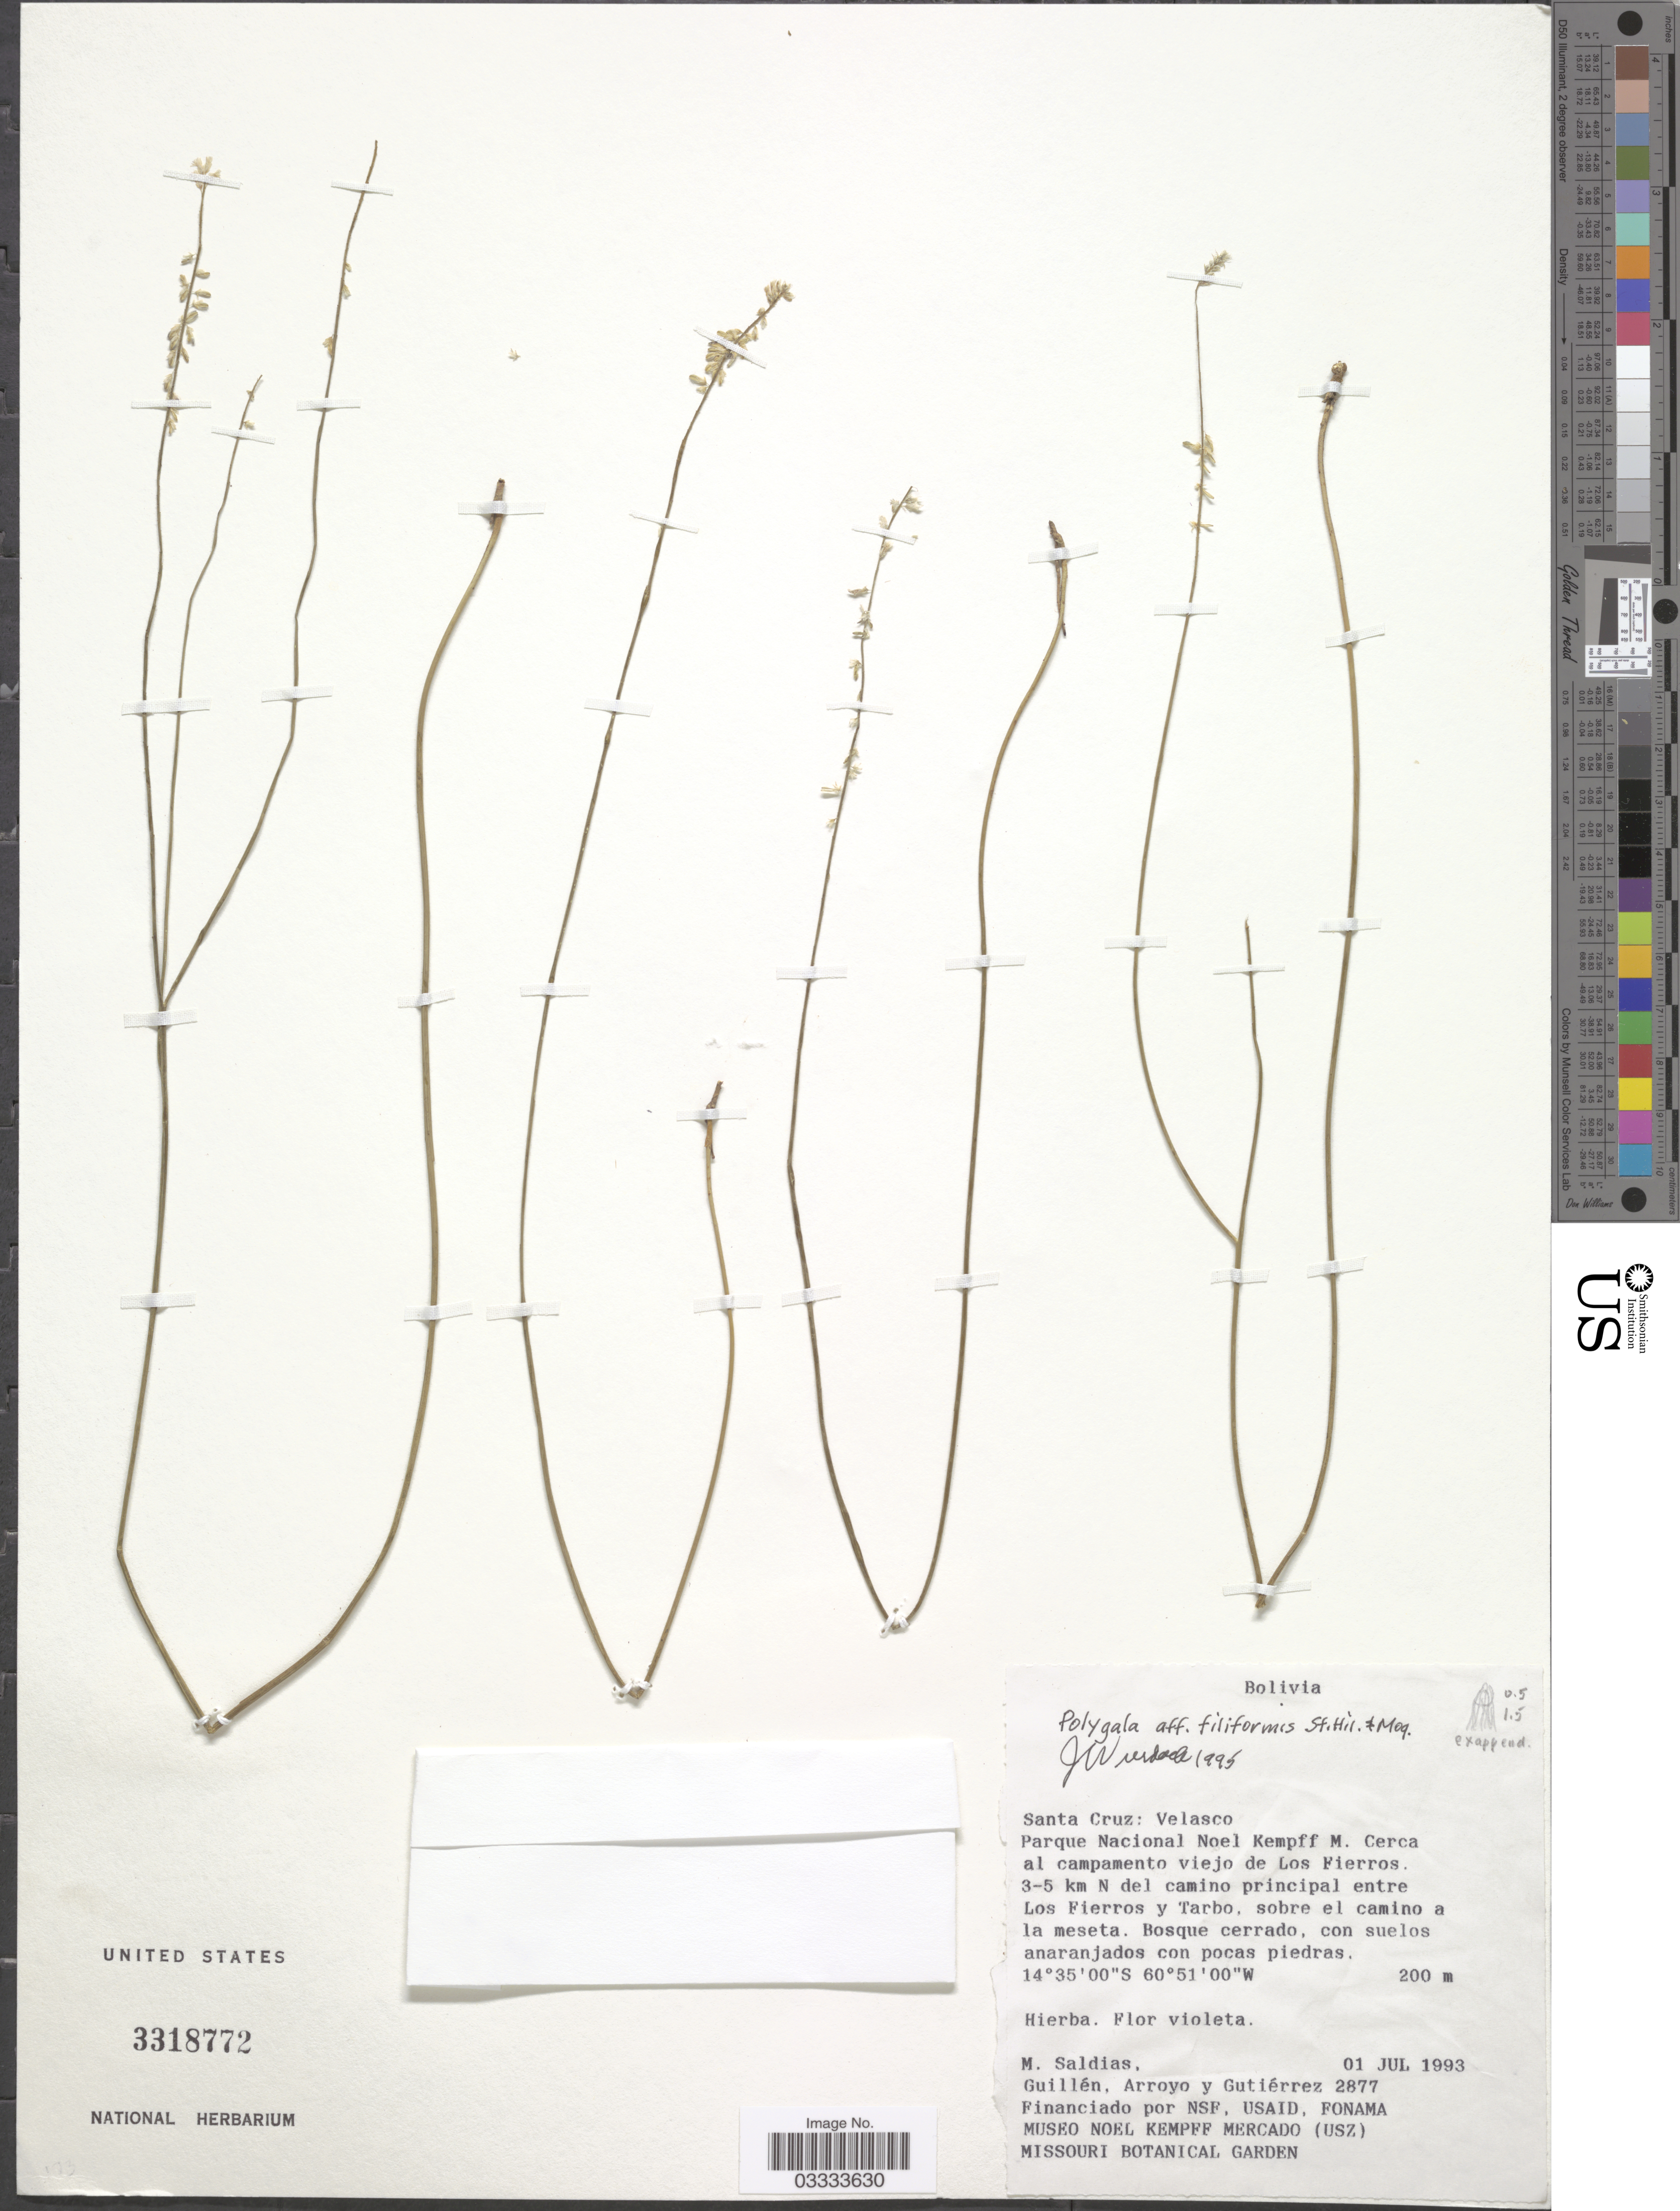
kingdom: Plantae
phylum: Tracheophyta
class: Magnoliopsida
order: Fabales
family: Polygalaceae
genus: Polygala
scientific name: Polygala mandoni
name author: Chodat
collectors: M. Saldias, -- Guillen, Arroyo, -- & Gutiérrez, --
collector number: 2877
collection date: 1993-07-01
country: Bolivia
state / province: Santa Cruz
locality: Velasco. Parque Nacional Noel Kempff M. Cerca al campamento viejo de Los Fierros. 3-5 km N del camino principal entre Los Fierros y Tarbo, sobre el camino a la meseta.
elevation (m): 200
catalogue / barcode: US 3318772